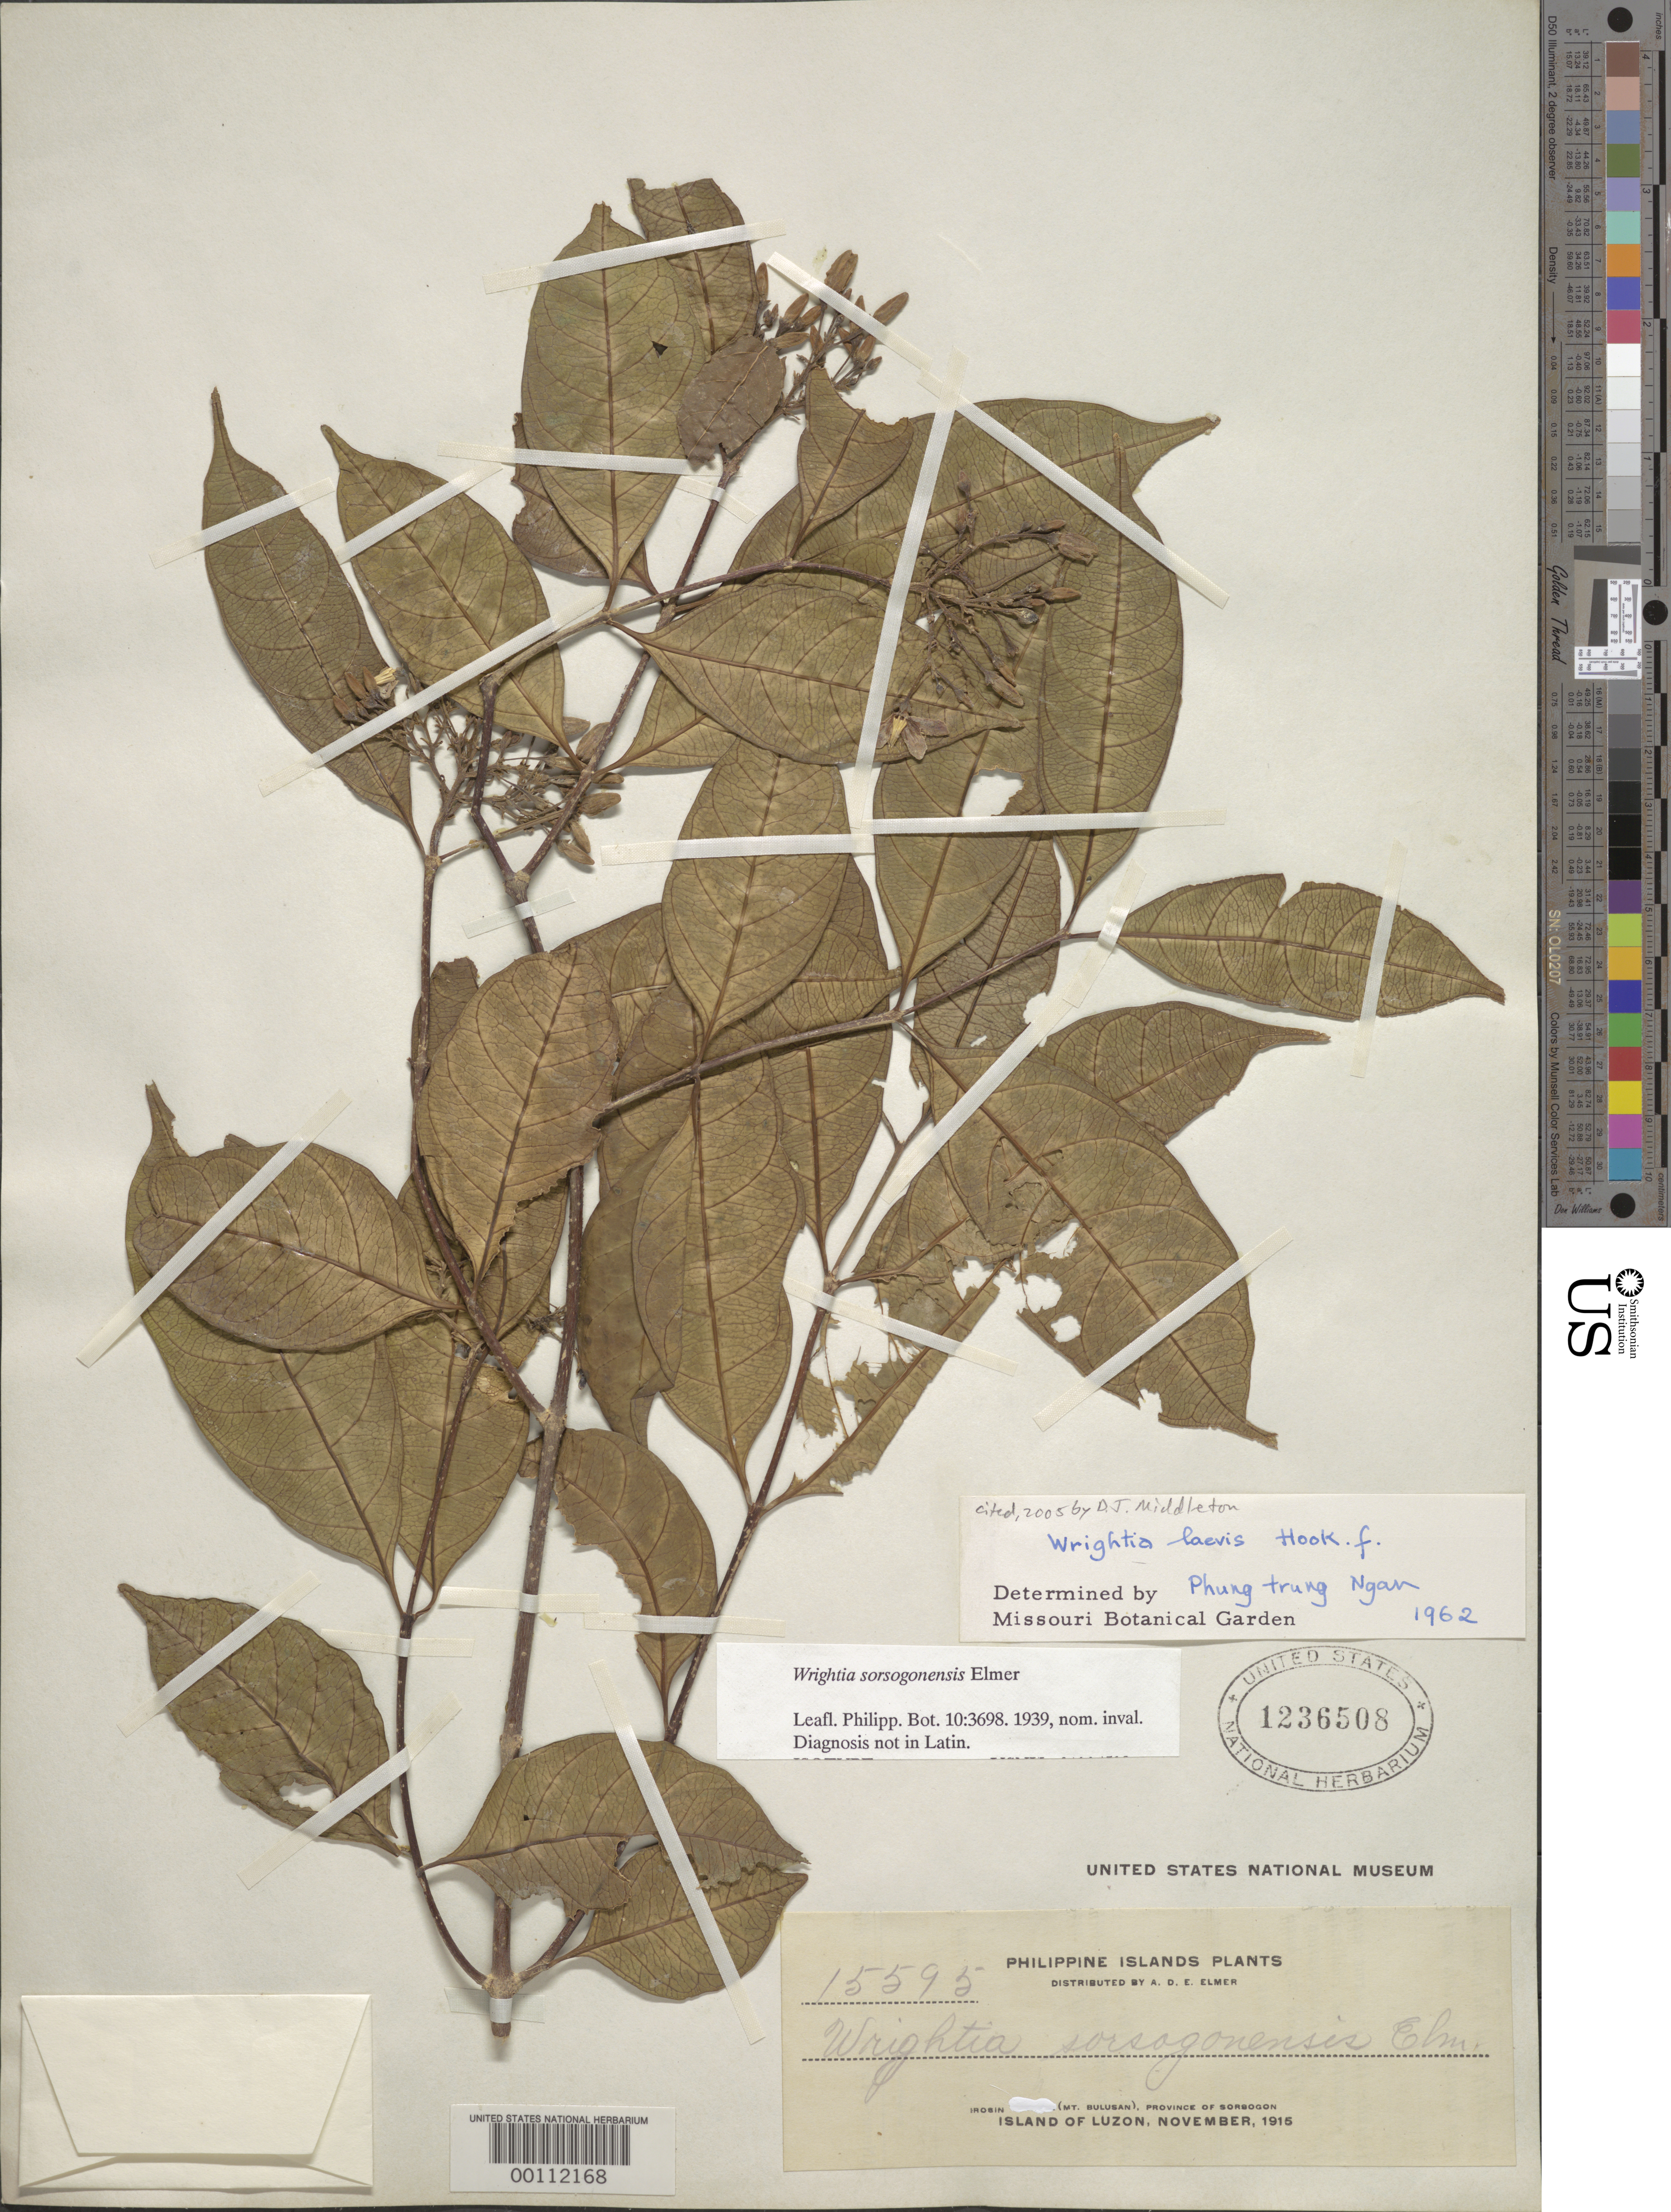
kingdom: Plantae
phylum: Tracheophyta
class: Magnoliopsida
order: Gentianales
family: Apocynaceae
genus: Wrightia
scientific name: Wrightia sorsogonensis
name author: Elmer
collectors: A. D. E. Elmer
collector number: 15595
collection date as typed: Nov 1915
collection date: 1915-11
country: Philippines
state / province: Bicol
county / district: Sorsogon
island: Luzon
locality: Irosin, Mt. Bulusan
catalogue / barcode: US 1236508